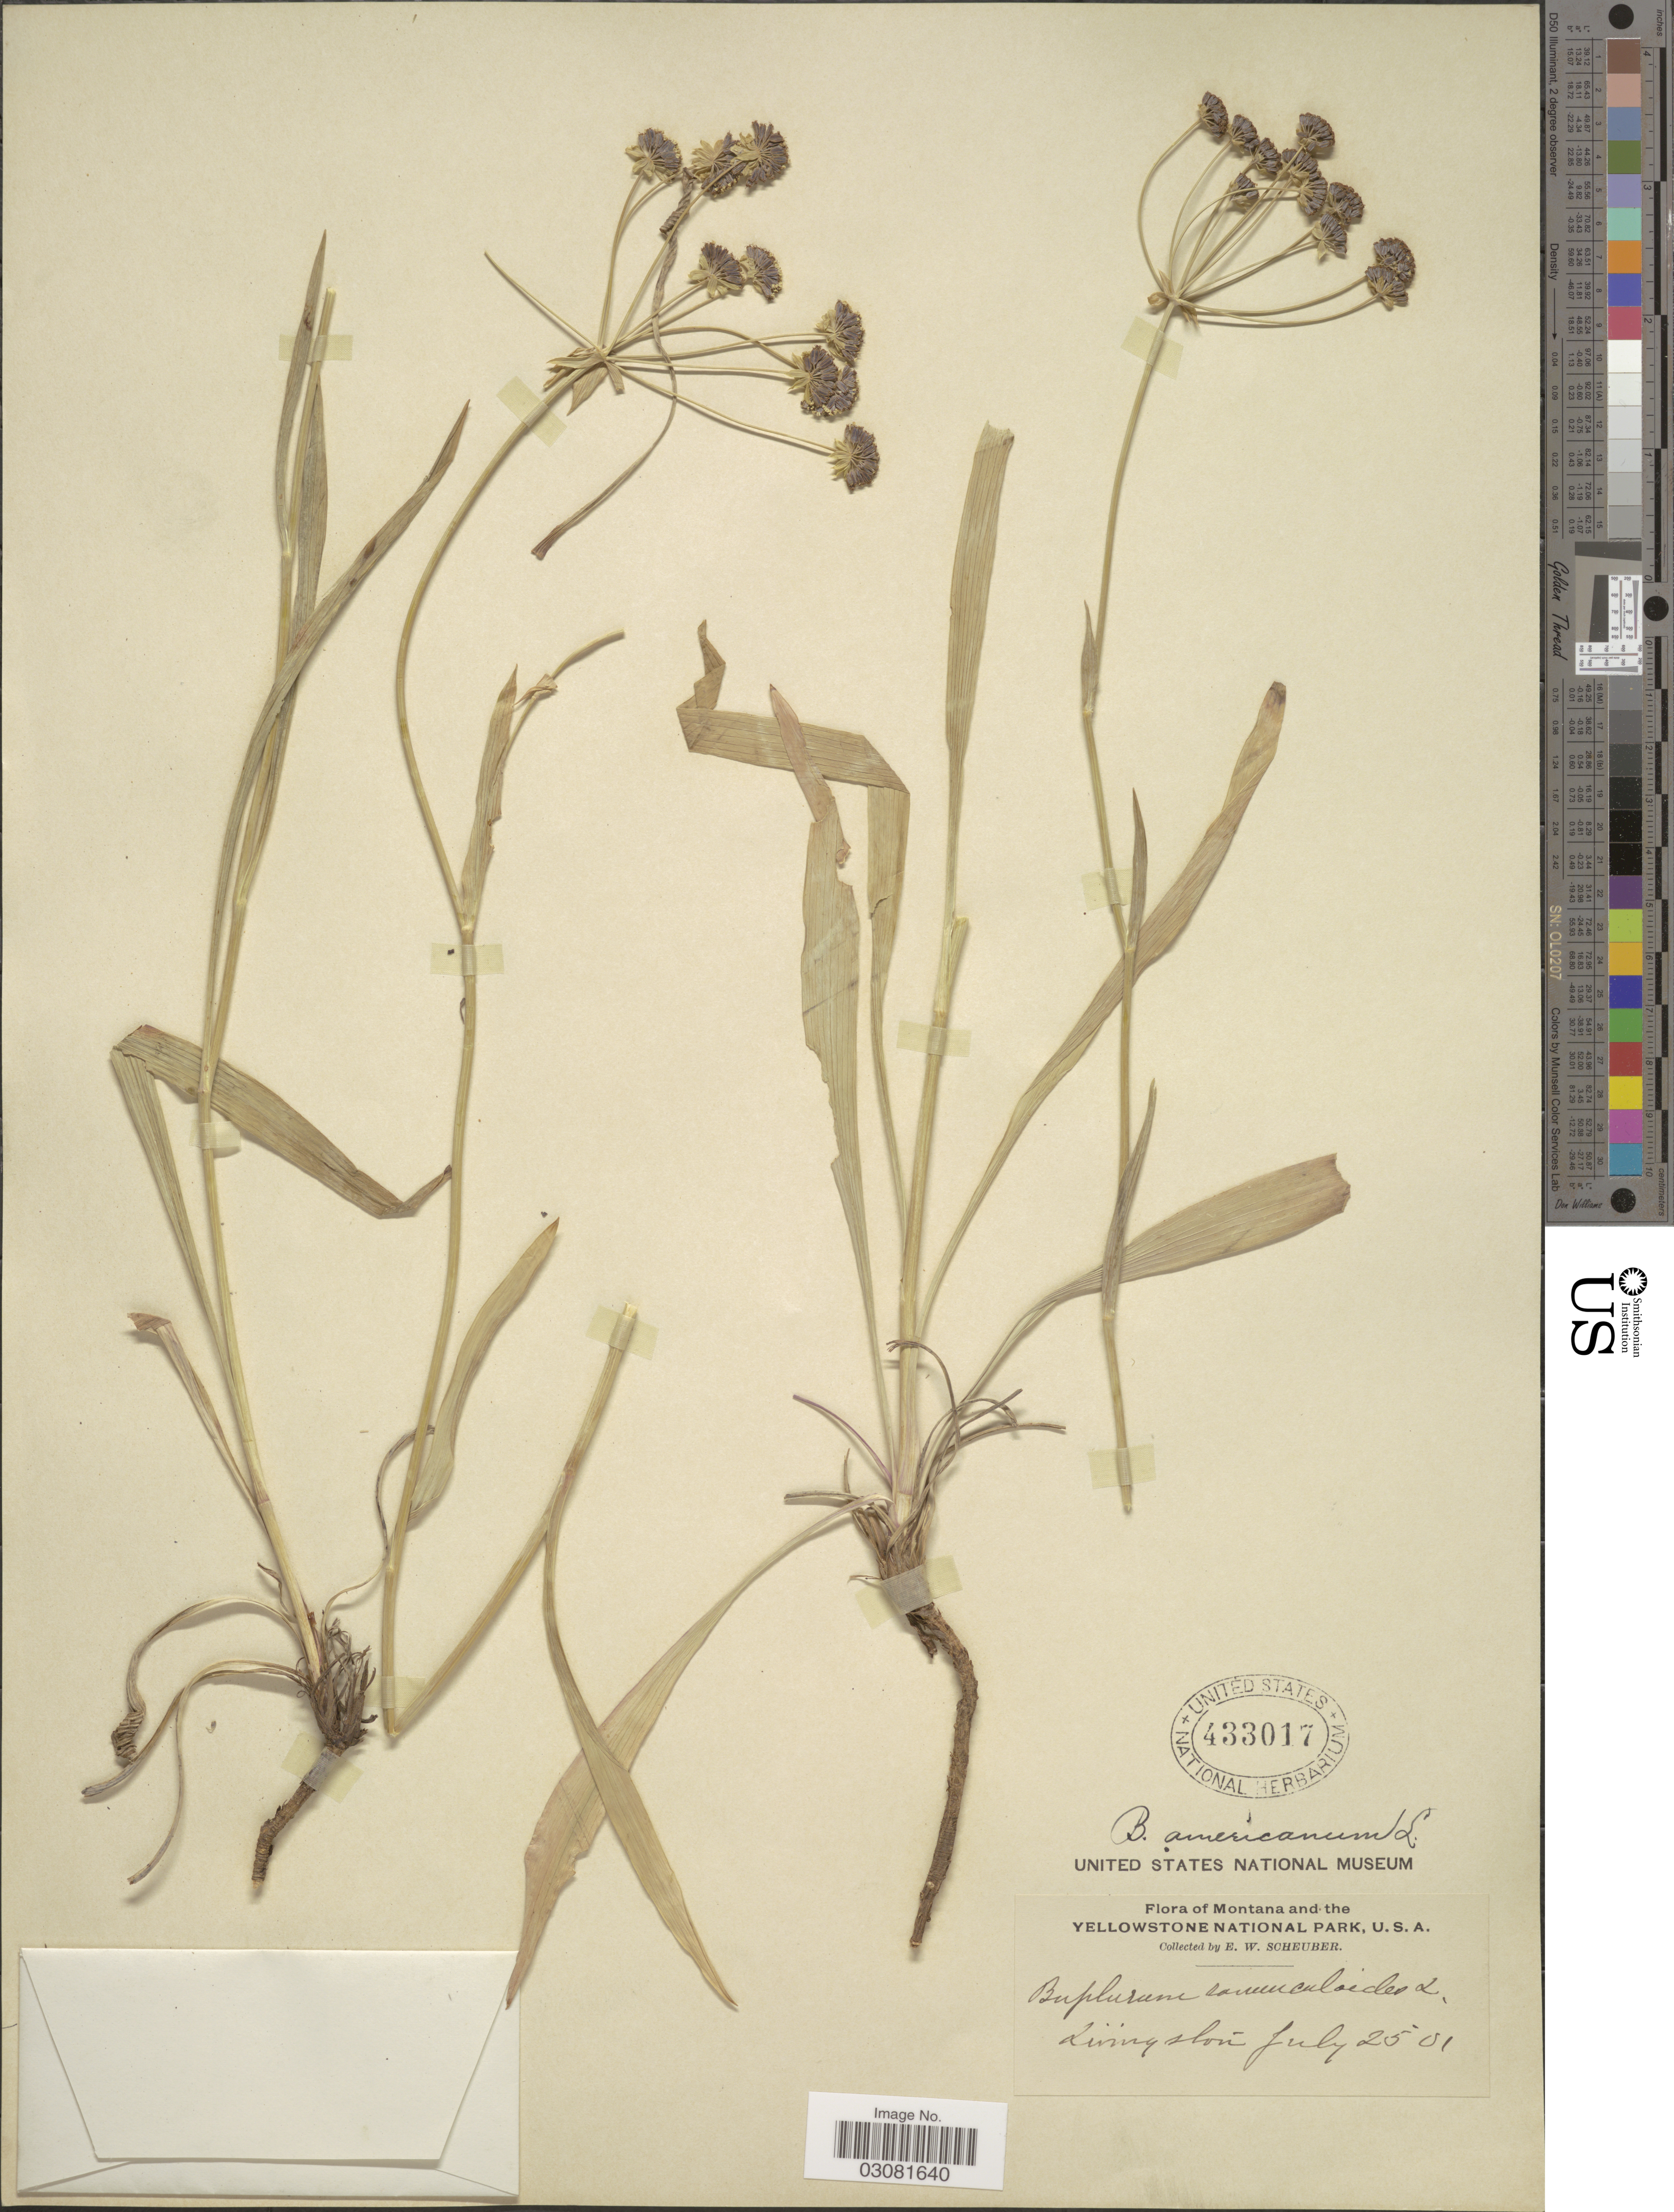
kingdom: Plantae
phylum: Tracheophyta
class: Magnoliopsida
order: Apiales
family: Apiaceae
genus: Bupleurum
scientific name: Bupleurum americanum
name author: J.M. Coult. & Rose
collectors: E. Scheuber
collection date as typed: Transcribed d/m/y: 25/7/1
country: United States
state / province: Montana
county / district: Park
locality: Yellowstone National Park, Livingston.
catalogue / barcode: US 433017